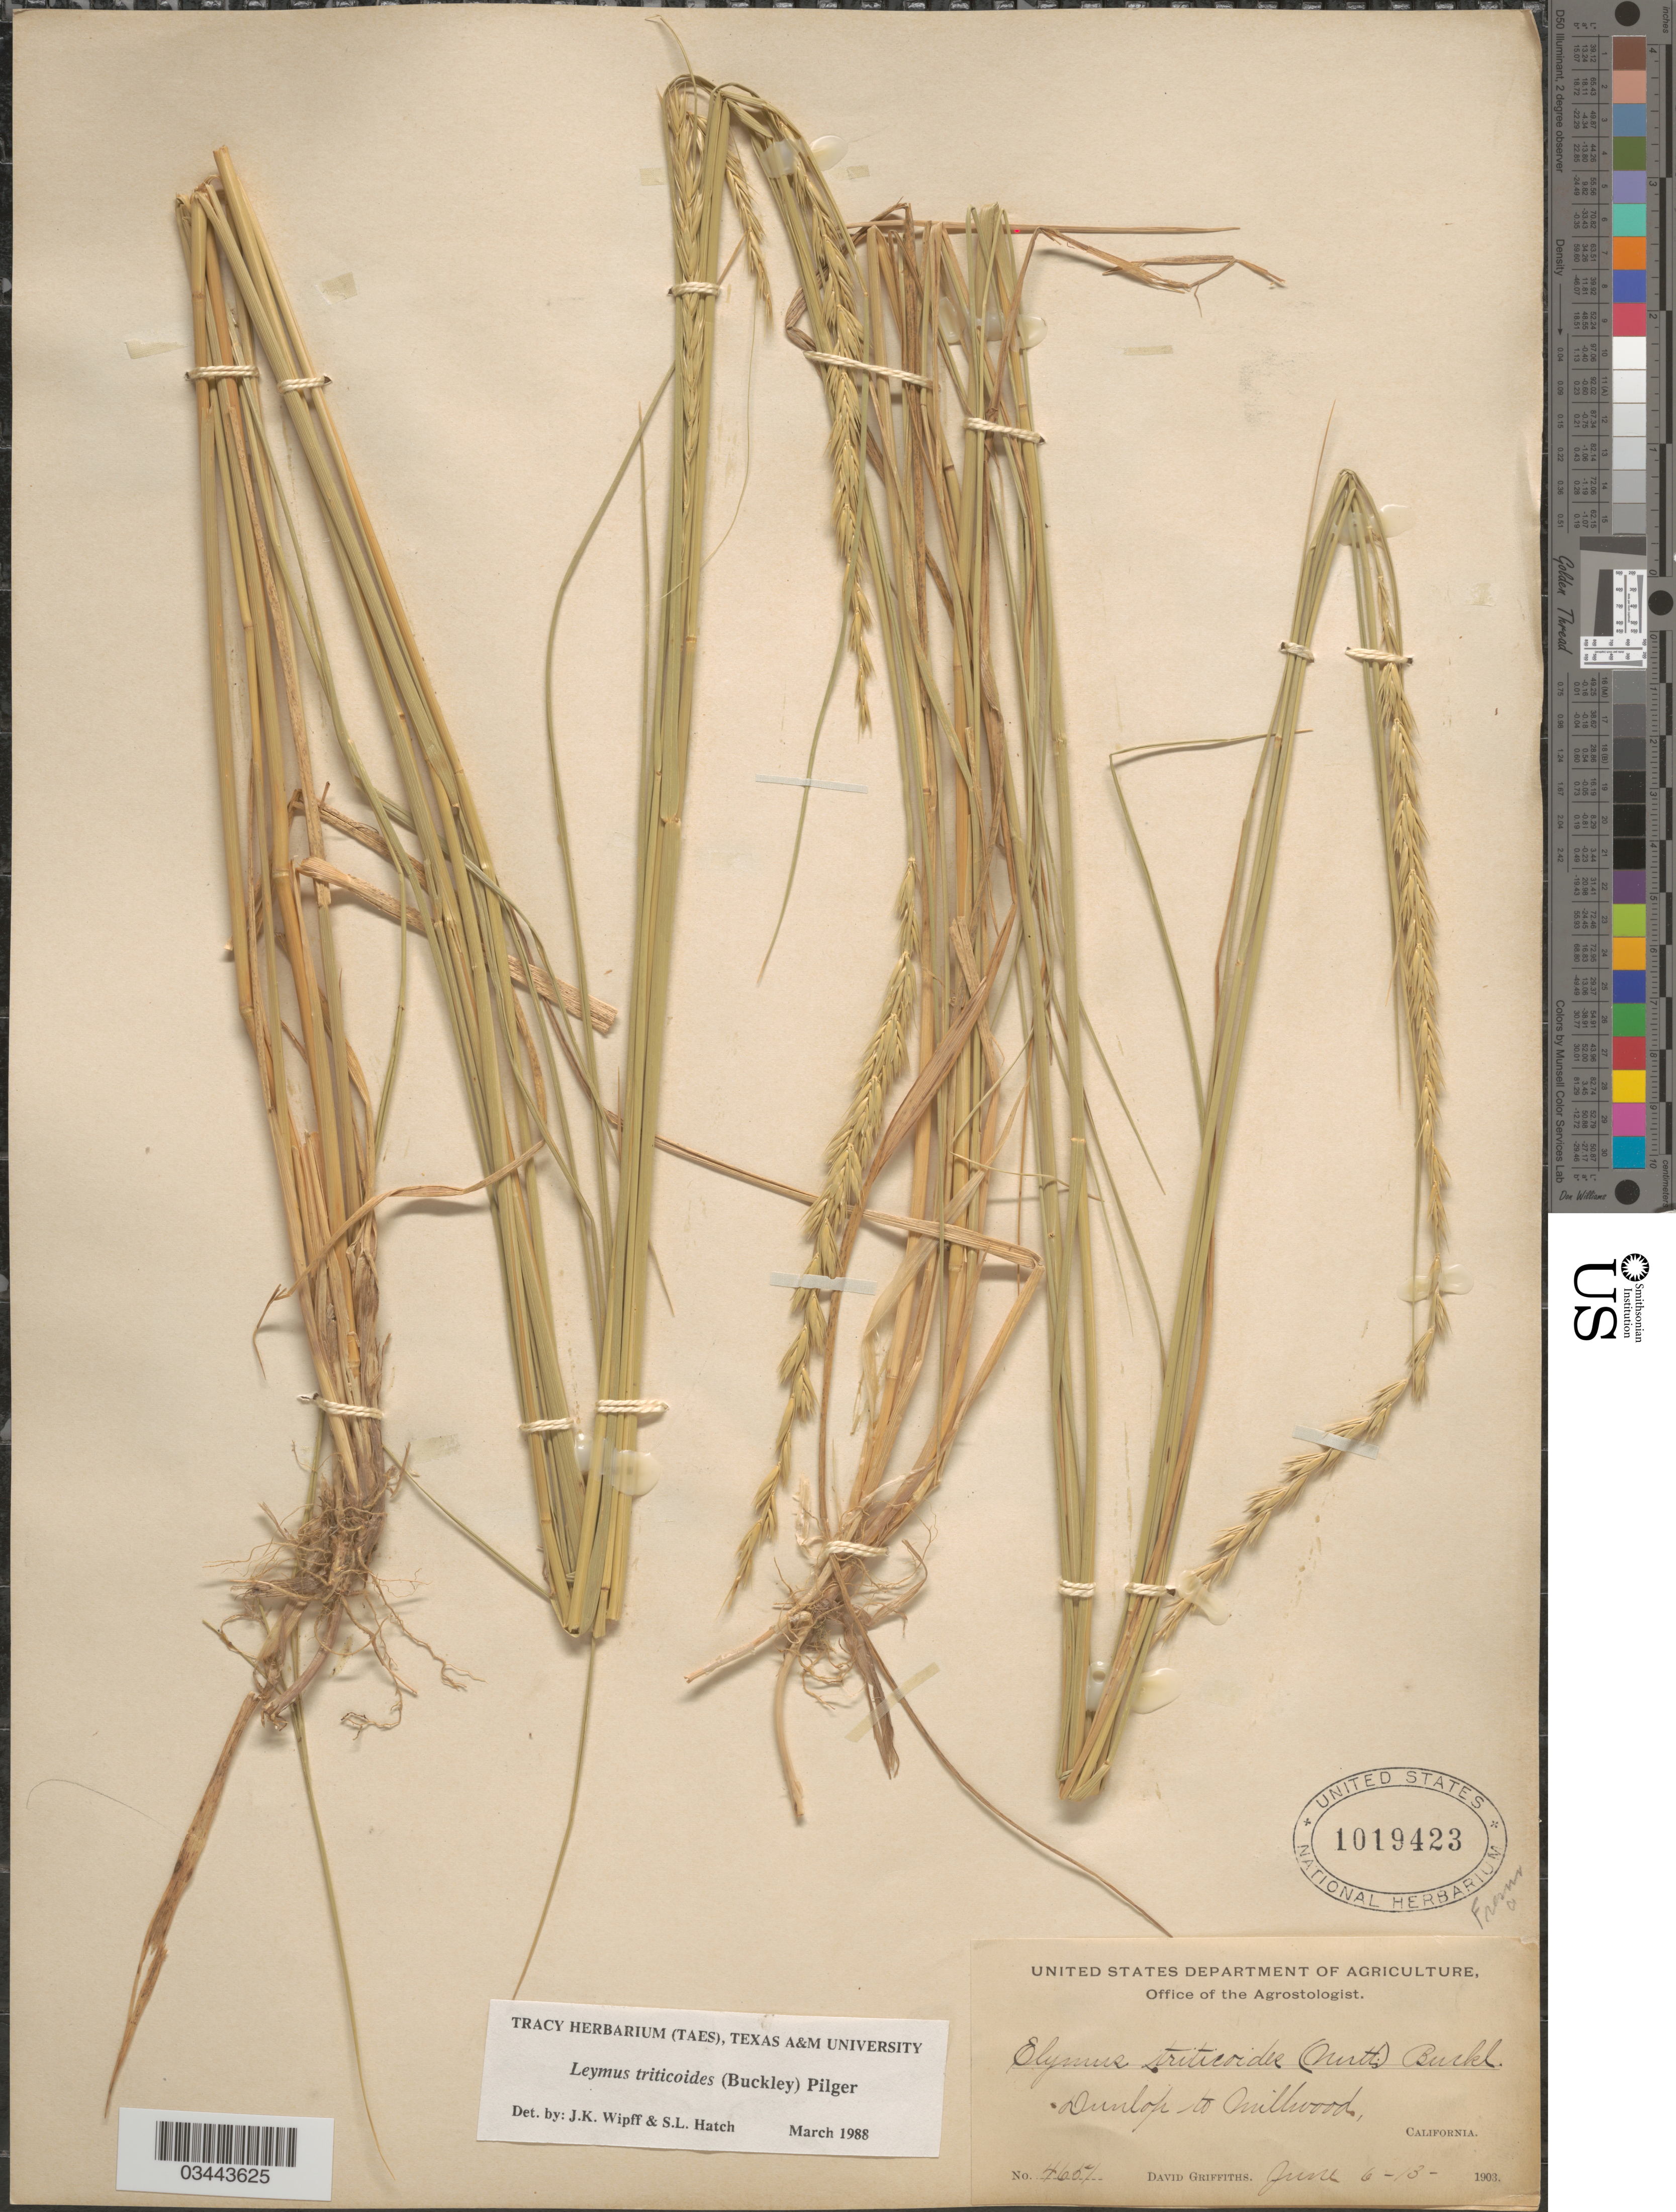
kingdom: Plantae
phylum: Tracheophyta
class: Liliopsida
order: Poales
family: Poaceae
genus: Leymus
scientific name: Leymus triticoides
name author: (Buckley) Pilg.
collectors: D. Griffiths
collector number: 4651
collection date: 1903-06-06/1903-06-13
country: United States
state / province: California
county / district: Fresno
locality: Dunlop to Millwood. Fresno Co.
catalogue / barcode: US 1019423